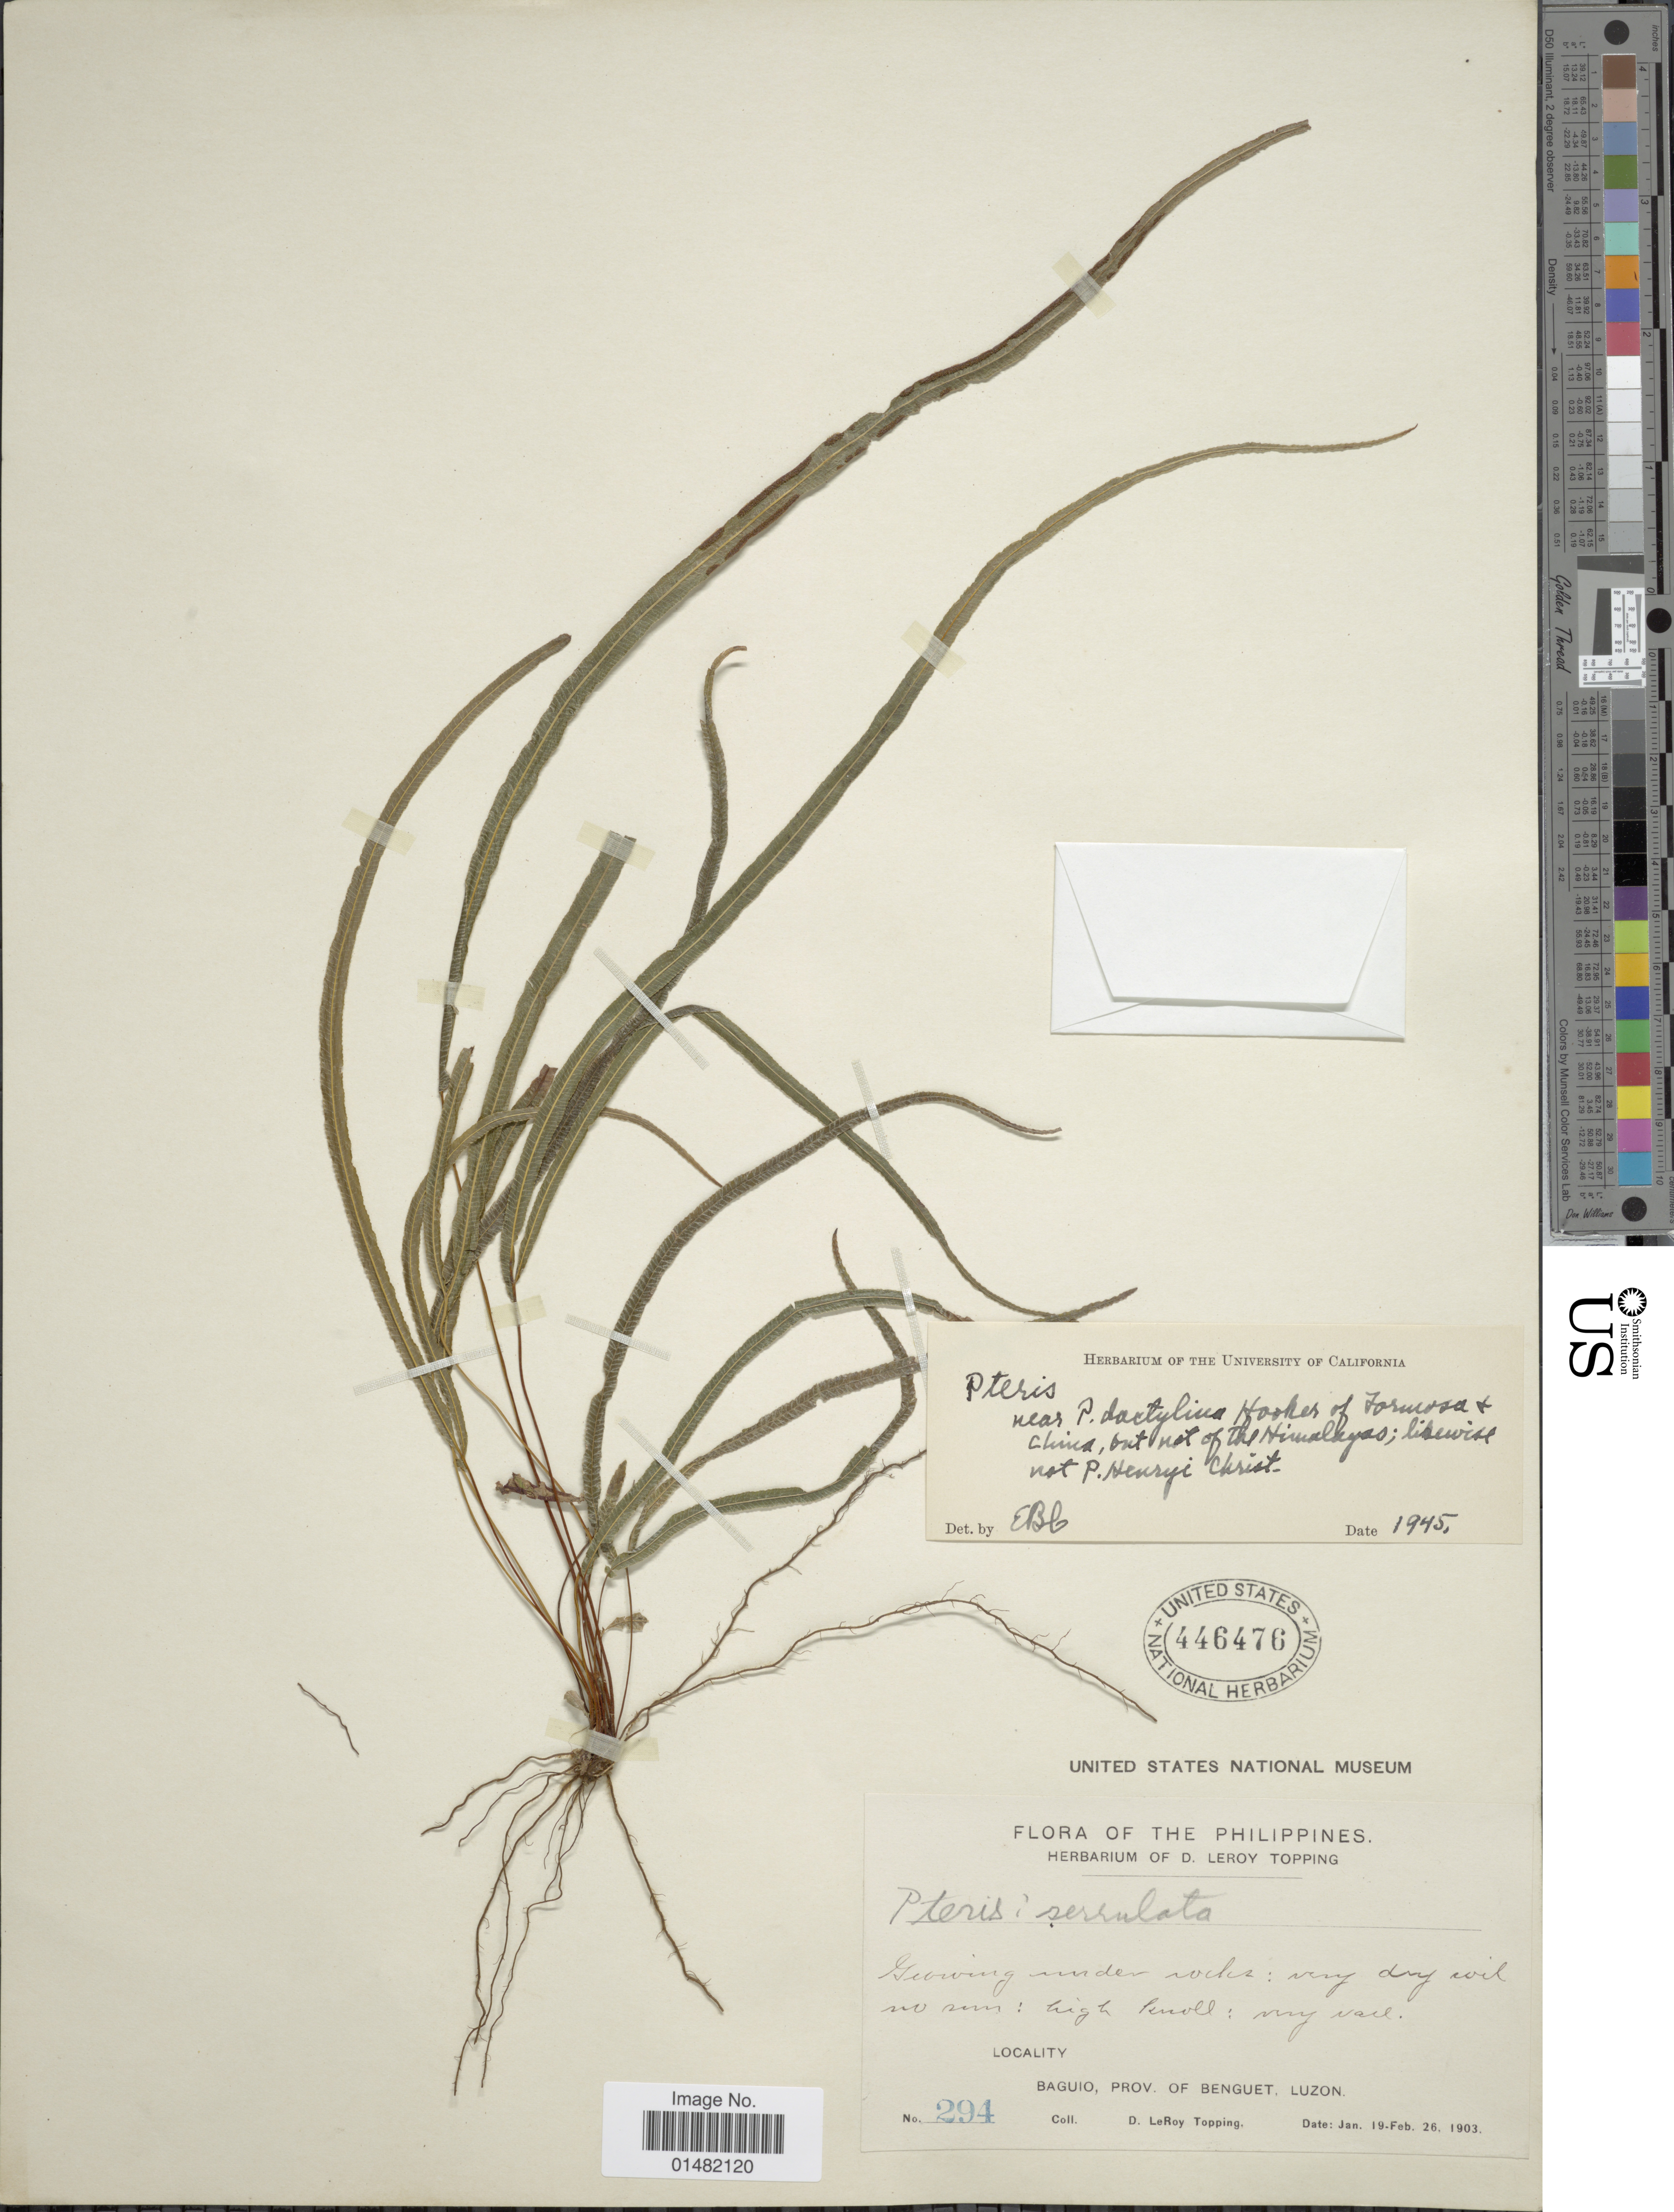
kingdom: Plantae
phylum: Tracheophyta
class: Polypodiopsida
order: Polypodiales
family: Pteridaceae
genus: Pteris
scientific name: Pteris sp.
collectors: D. L. Topping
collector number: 294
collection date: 1903-01-19/1903-02-26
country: Philippines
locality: Baguio, Prov. of Benguet, Luzon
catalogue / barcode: US 446476